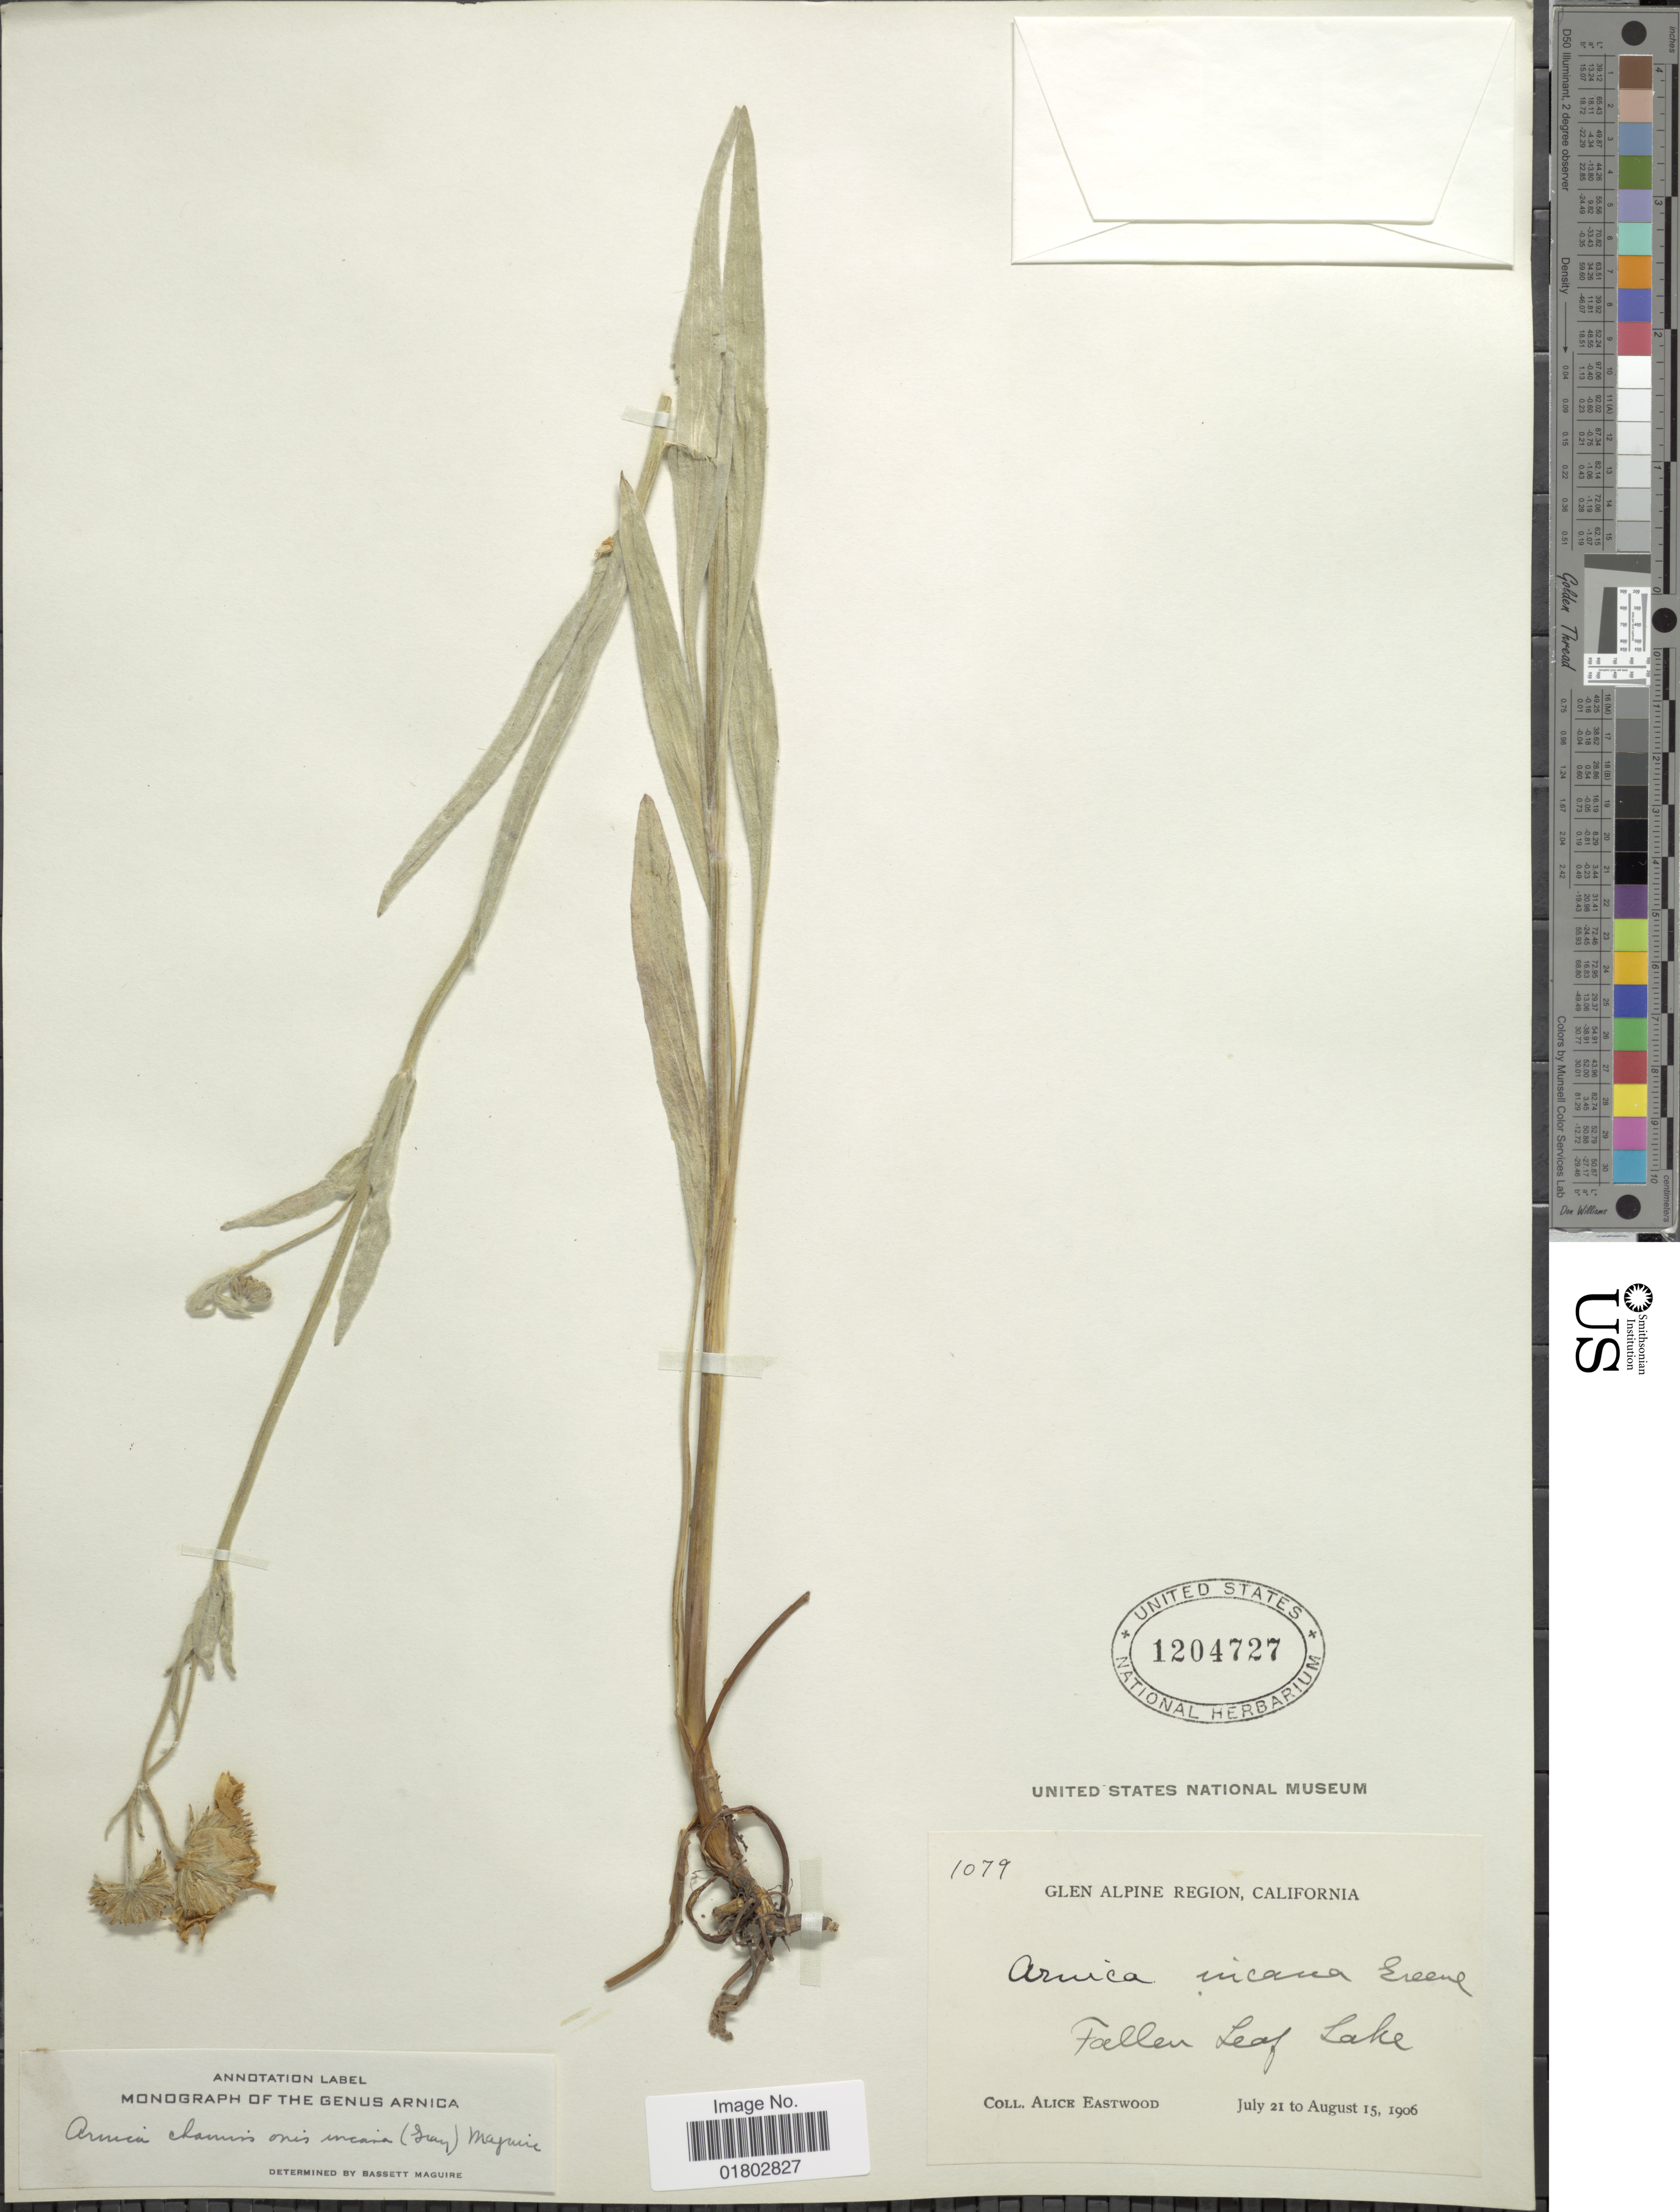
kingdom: Plantae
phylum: Tracheophyta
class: Magnoliopsida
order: Asterales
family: Asteraceae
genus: Arnica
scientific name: Arnica chamissonis subsp. incana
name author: (A. Gray) Maguire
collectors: A. Eastwood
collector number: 1079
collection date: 1906-07-21/1906-08-15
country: United States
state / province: California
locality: Glen Alpine Region, Fallen Leaf Lake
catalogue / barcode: US 1204727